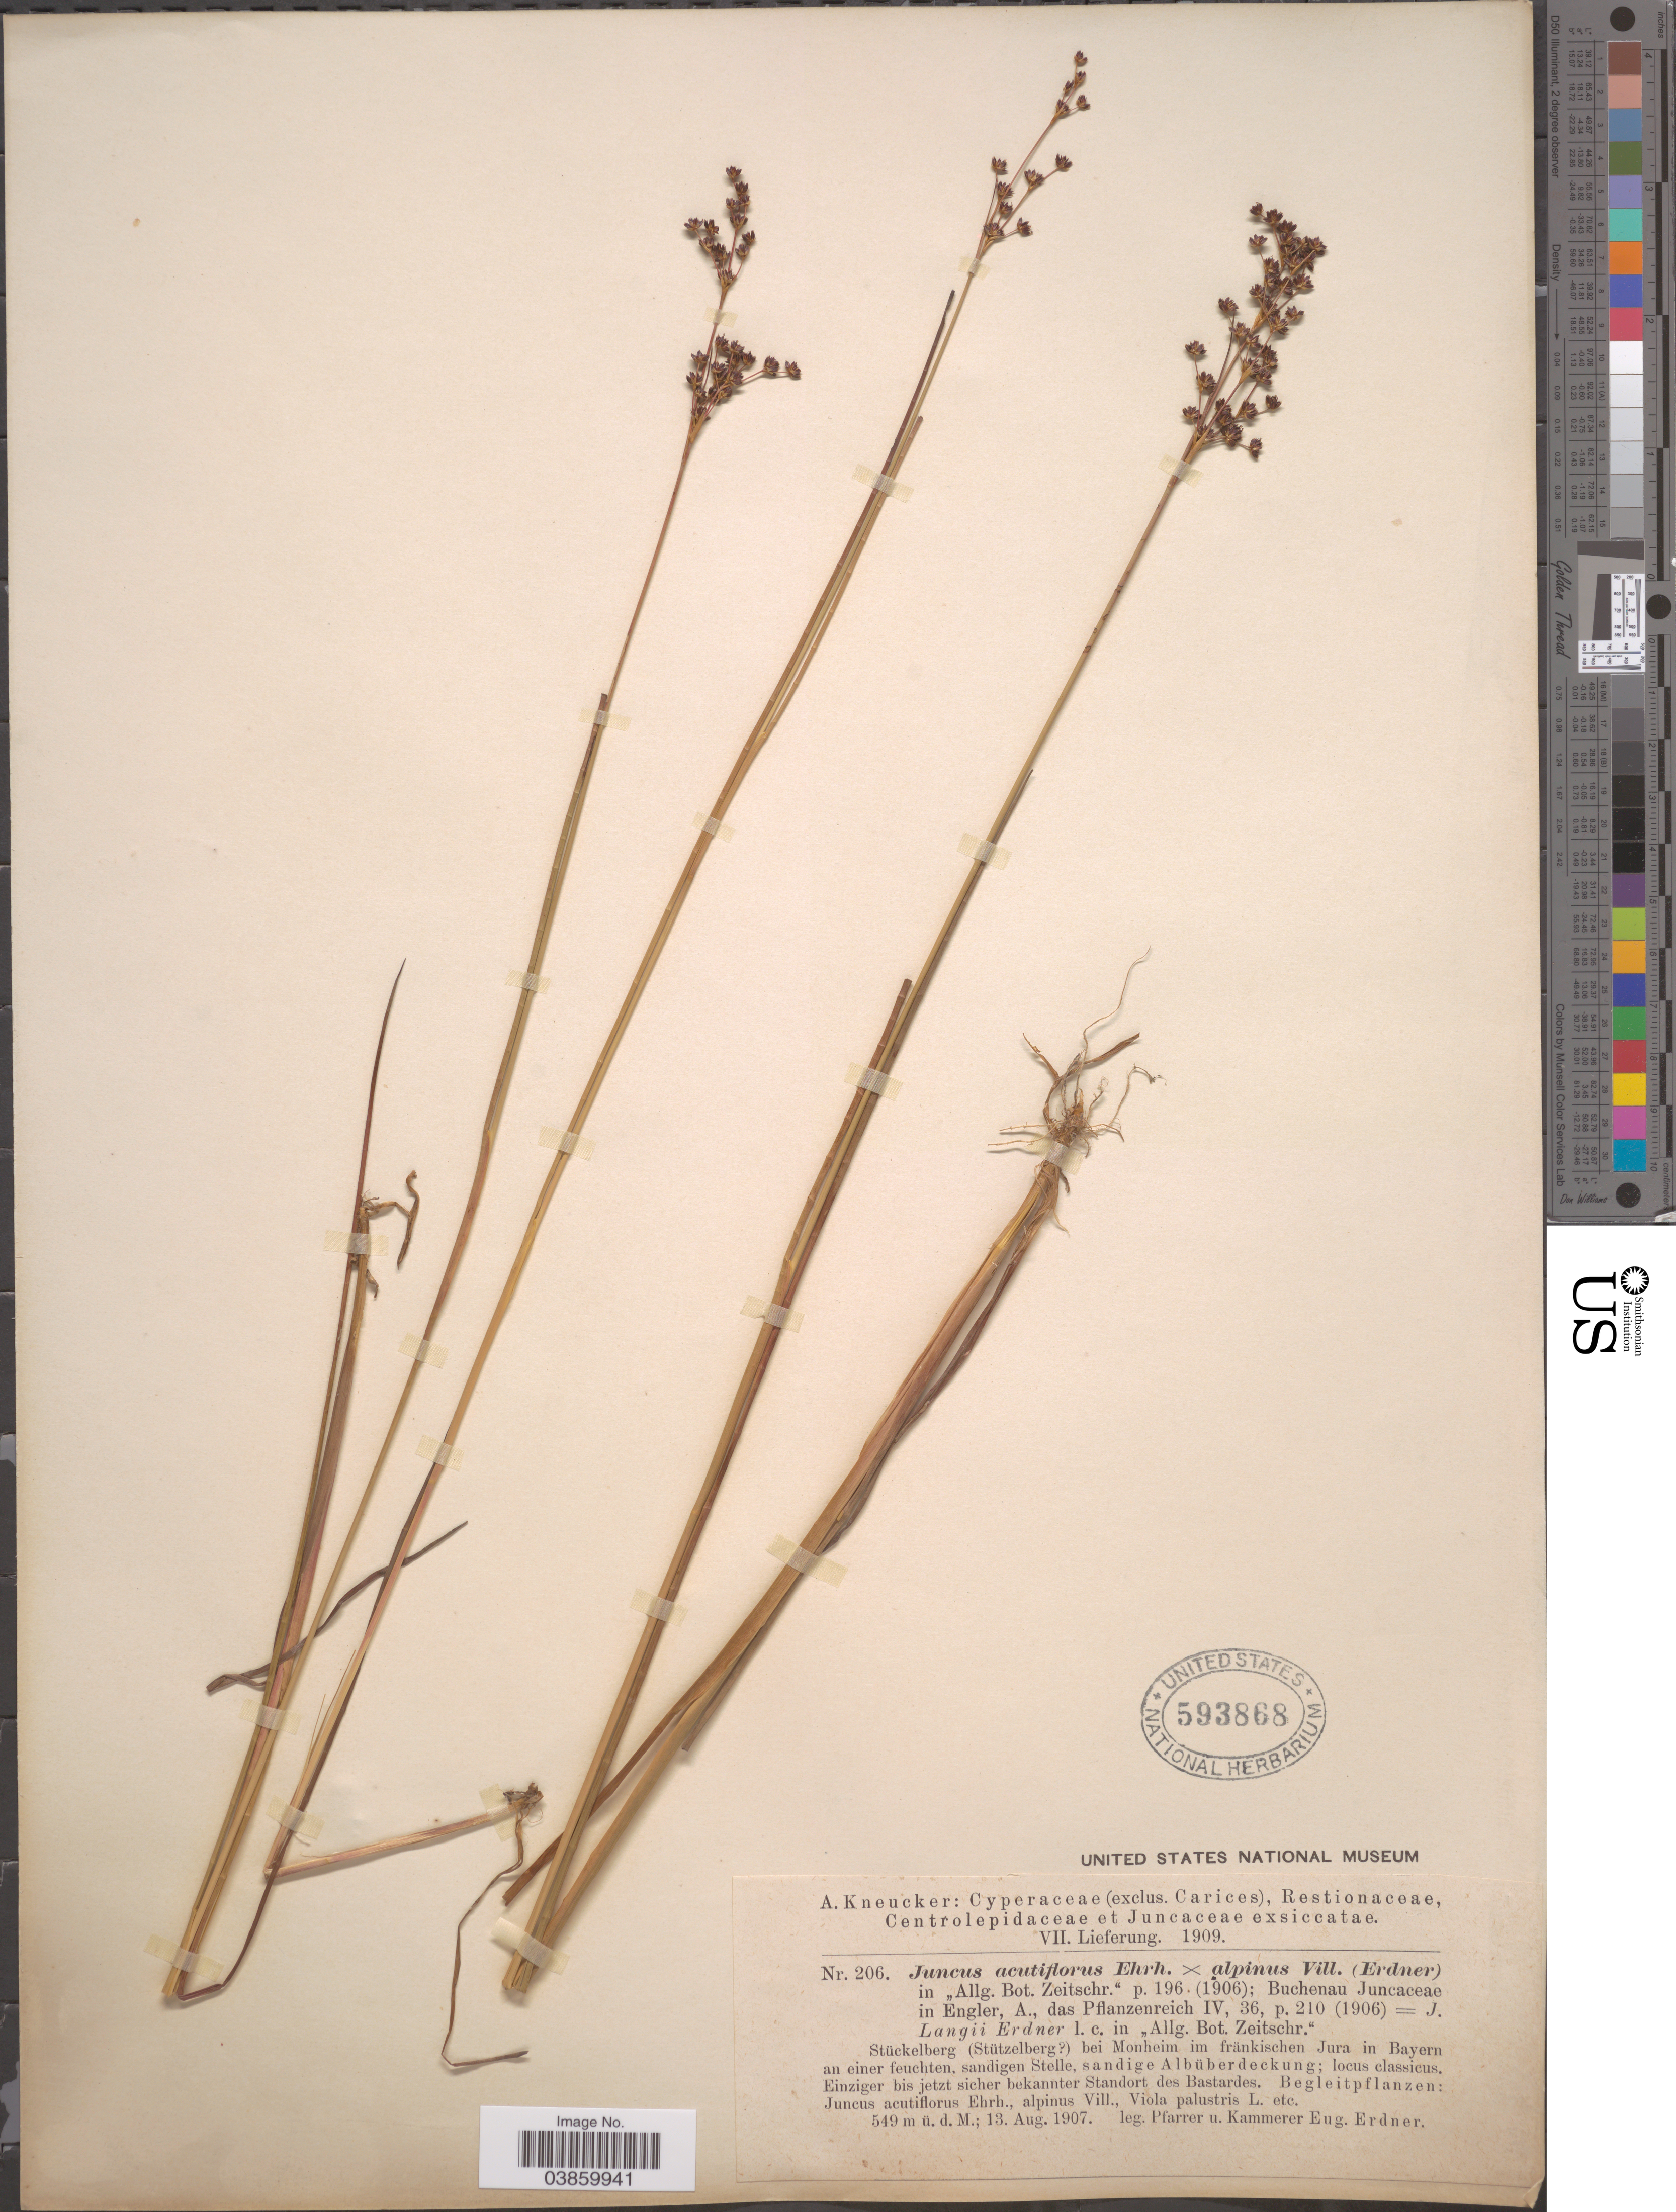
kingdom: Plantae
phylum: Tracheophyta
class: Liliopsida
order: Poales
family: Juncaceae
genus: Juncus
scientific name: Juncus acutiflorus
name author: Ehrh. ex Hoffm.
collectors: Pfarrer, E. Kammerer & Erdner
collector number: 206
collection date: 1907-08-13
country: Germany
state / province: Bayern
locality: Stückelberg (Stützelberg [unsure placement]) bei Monheim im fränkischen Jura in Bayern an einer feuchten, sandigen Stelle, sandige Albüberdeckung; locus classicus. Einziger bis jetzt sicher bekannter Standort des Bastardes.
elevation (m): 549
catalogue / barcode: US 593868